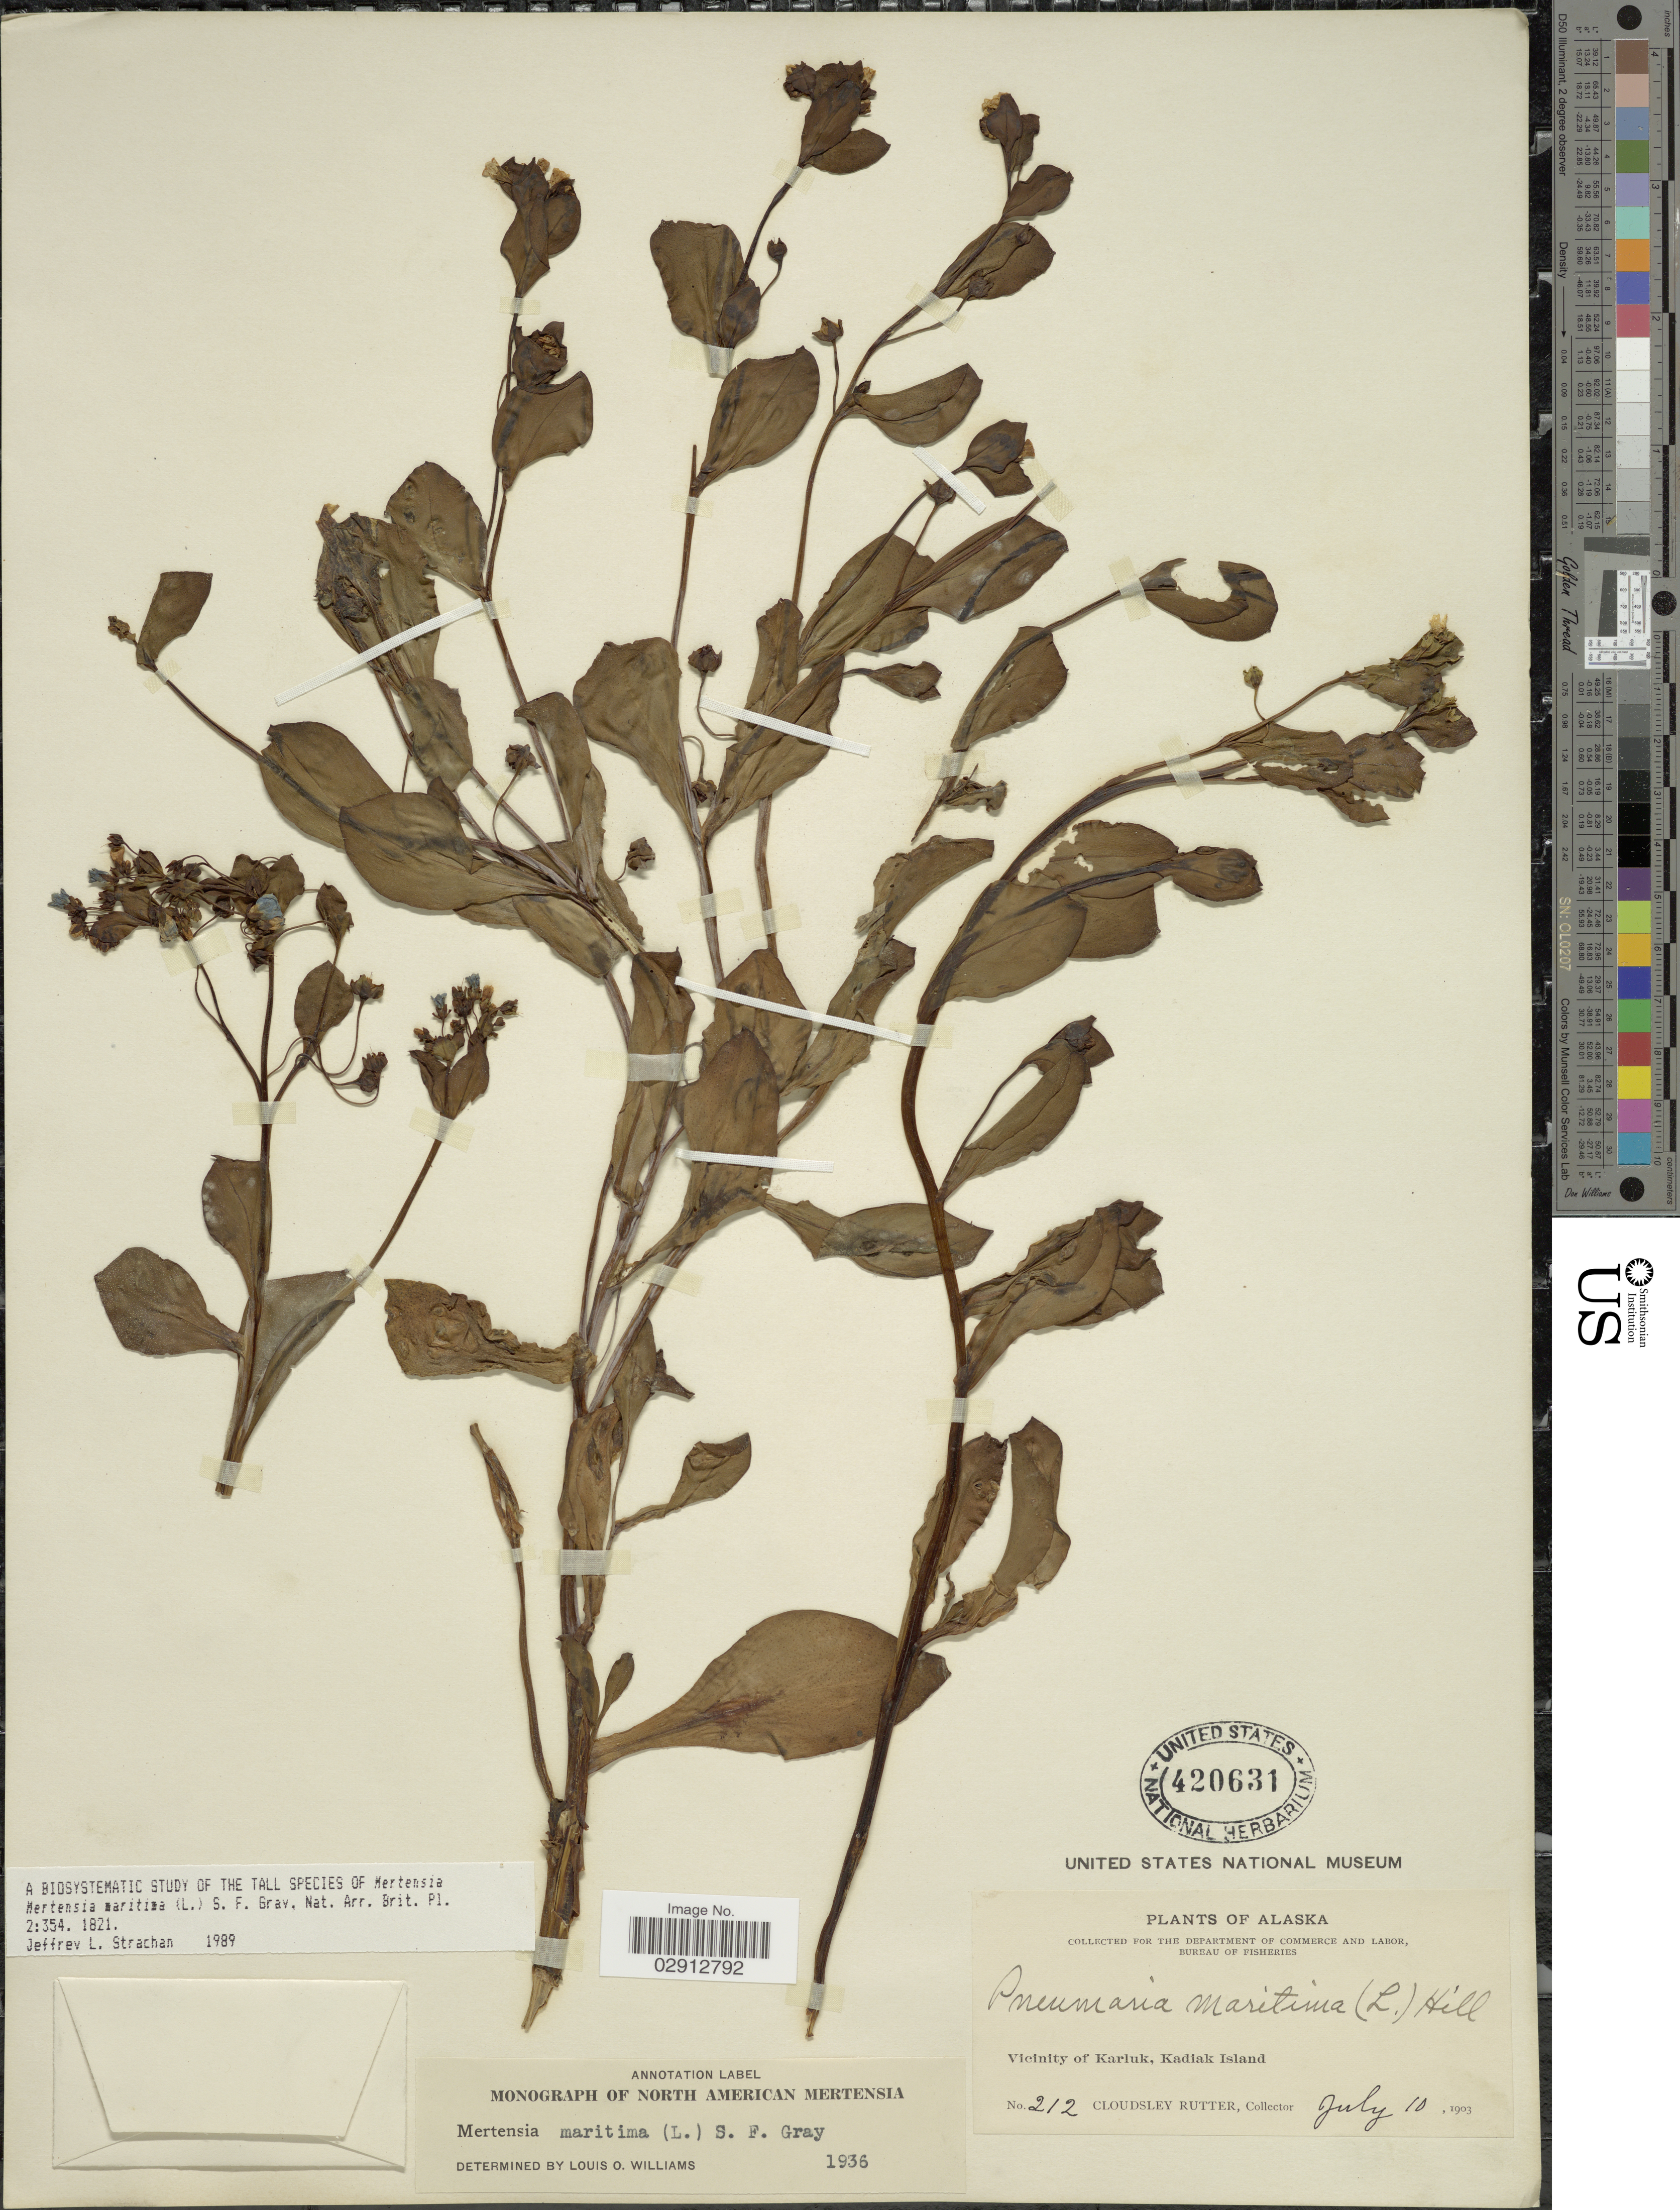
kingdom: Plantae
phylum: Tracheophyta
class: Magnoliopsida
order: Boraginales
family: Boraginaceae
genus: Mertensia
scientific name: Mertensia maritima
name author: (L.) S.F. Gray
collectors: C. Rutter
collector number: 212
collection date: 1903-07-10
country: United States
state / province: Alaska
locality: Vicinity of Karluk, Kadiak Island.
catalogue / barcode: US 420631